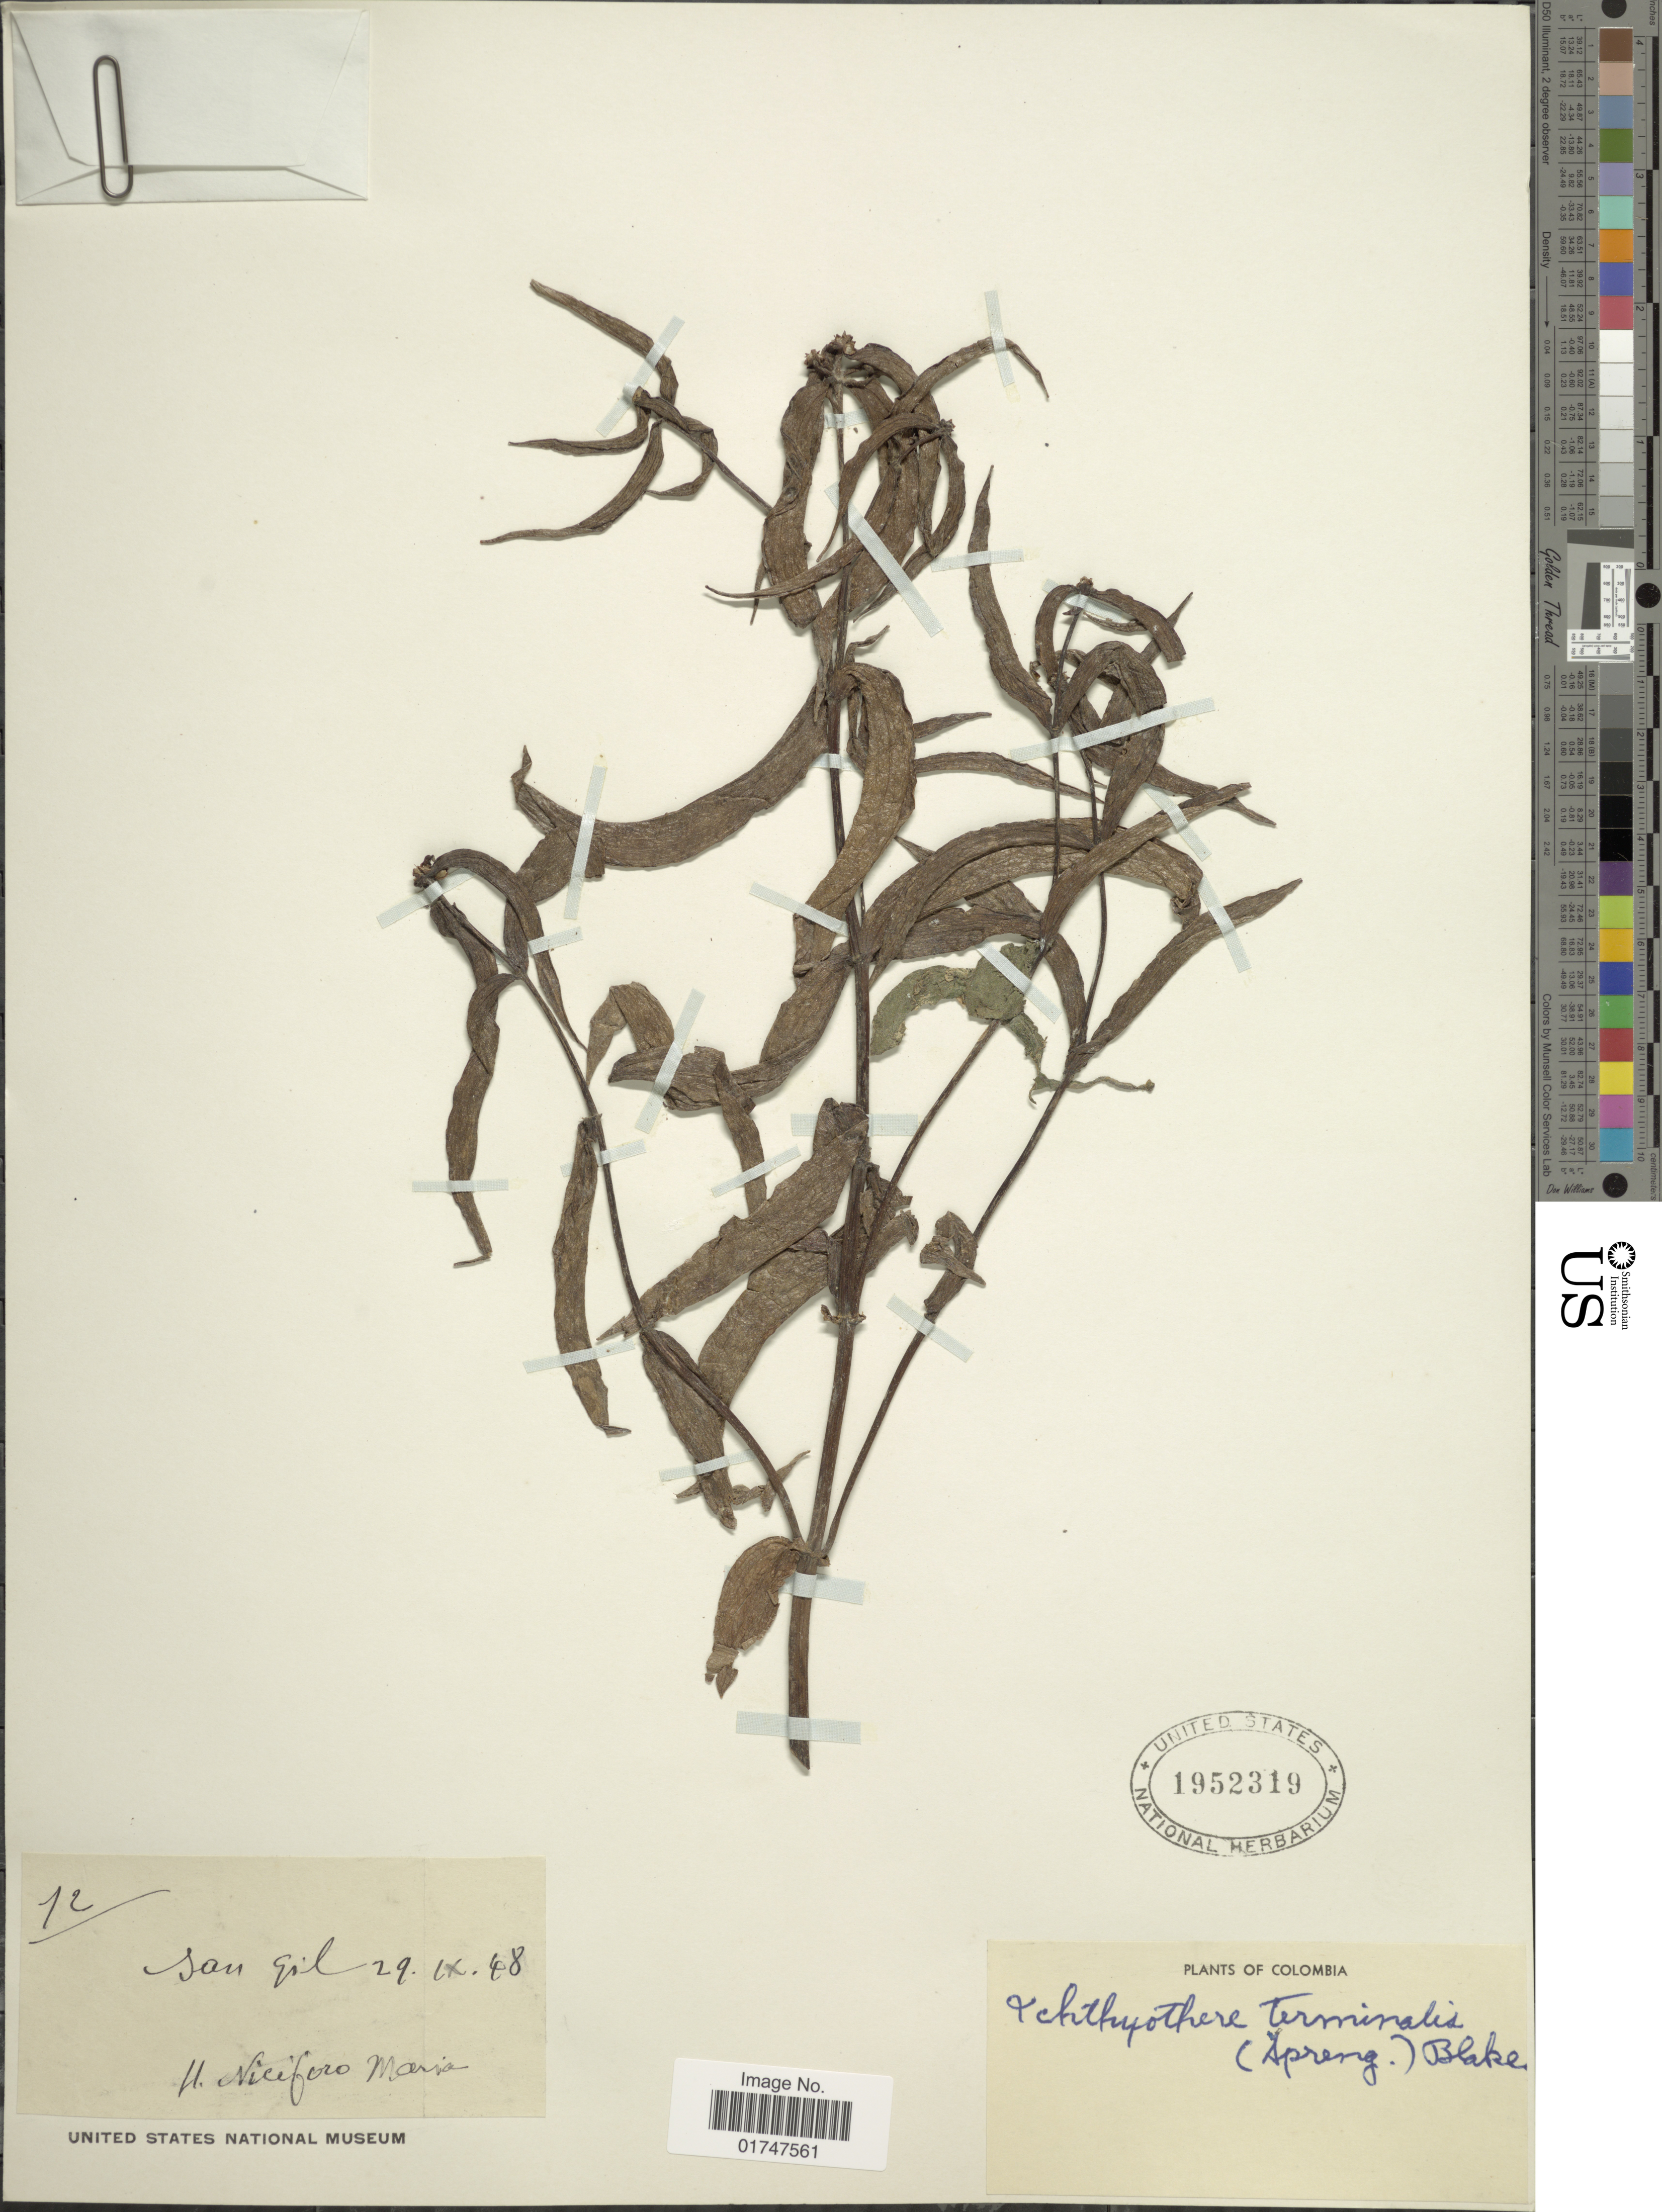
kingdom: Plantae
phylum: Tracheophyta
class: Magnoliopsida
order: Asterales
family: Asteraceae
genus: Ichthyothere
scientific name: Ichthyothere terminalis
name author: (Spreng.) S.F. Blake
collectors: H. Maria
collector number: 12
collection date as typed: Transcribed d/m/y: 29/9/48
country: Colombia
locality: San Qil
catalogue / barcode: US 1952319